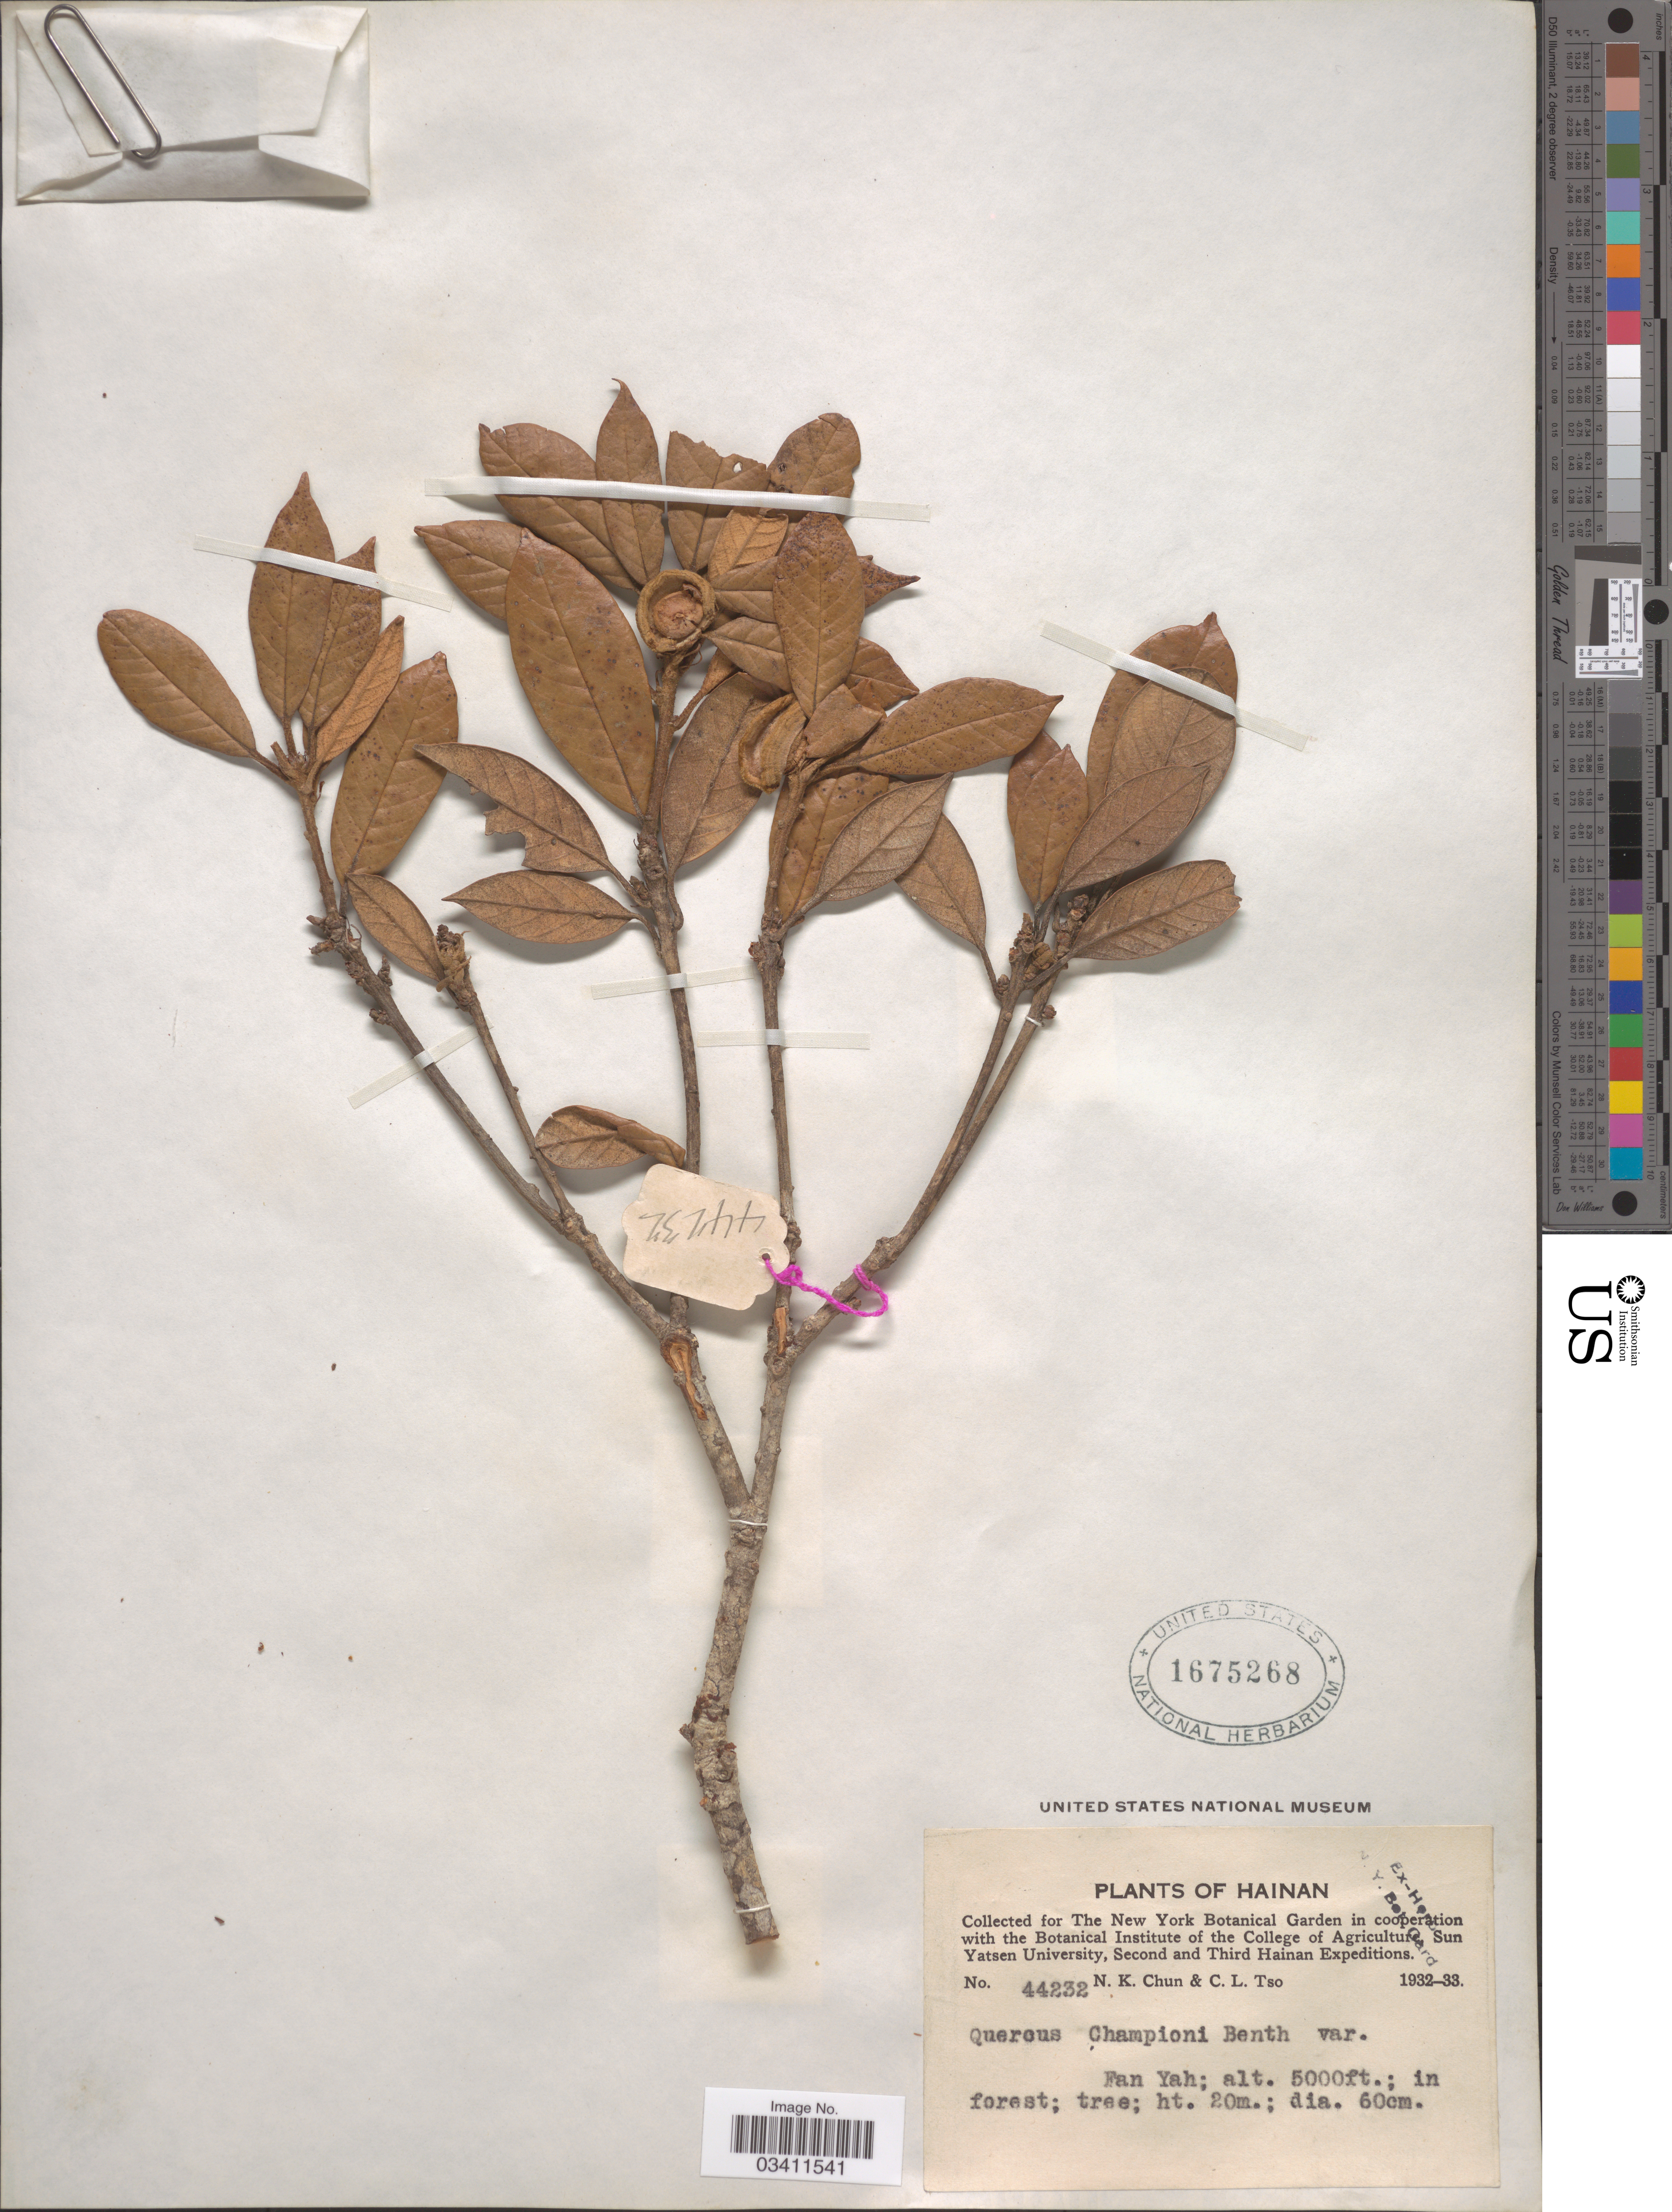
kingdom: Plantae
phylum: Tracheophyta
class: Magnoliopsida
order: Fagales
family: Fagaceae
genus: Quercus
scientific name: Quercus championii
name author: Benth.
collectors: N. K. Chun & C. Tso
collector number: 44232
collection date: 1932/1933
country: China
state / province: Hainan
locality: Fan Yah.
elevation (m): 1524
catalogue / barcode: US 1675268